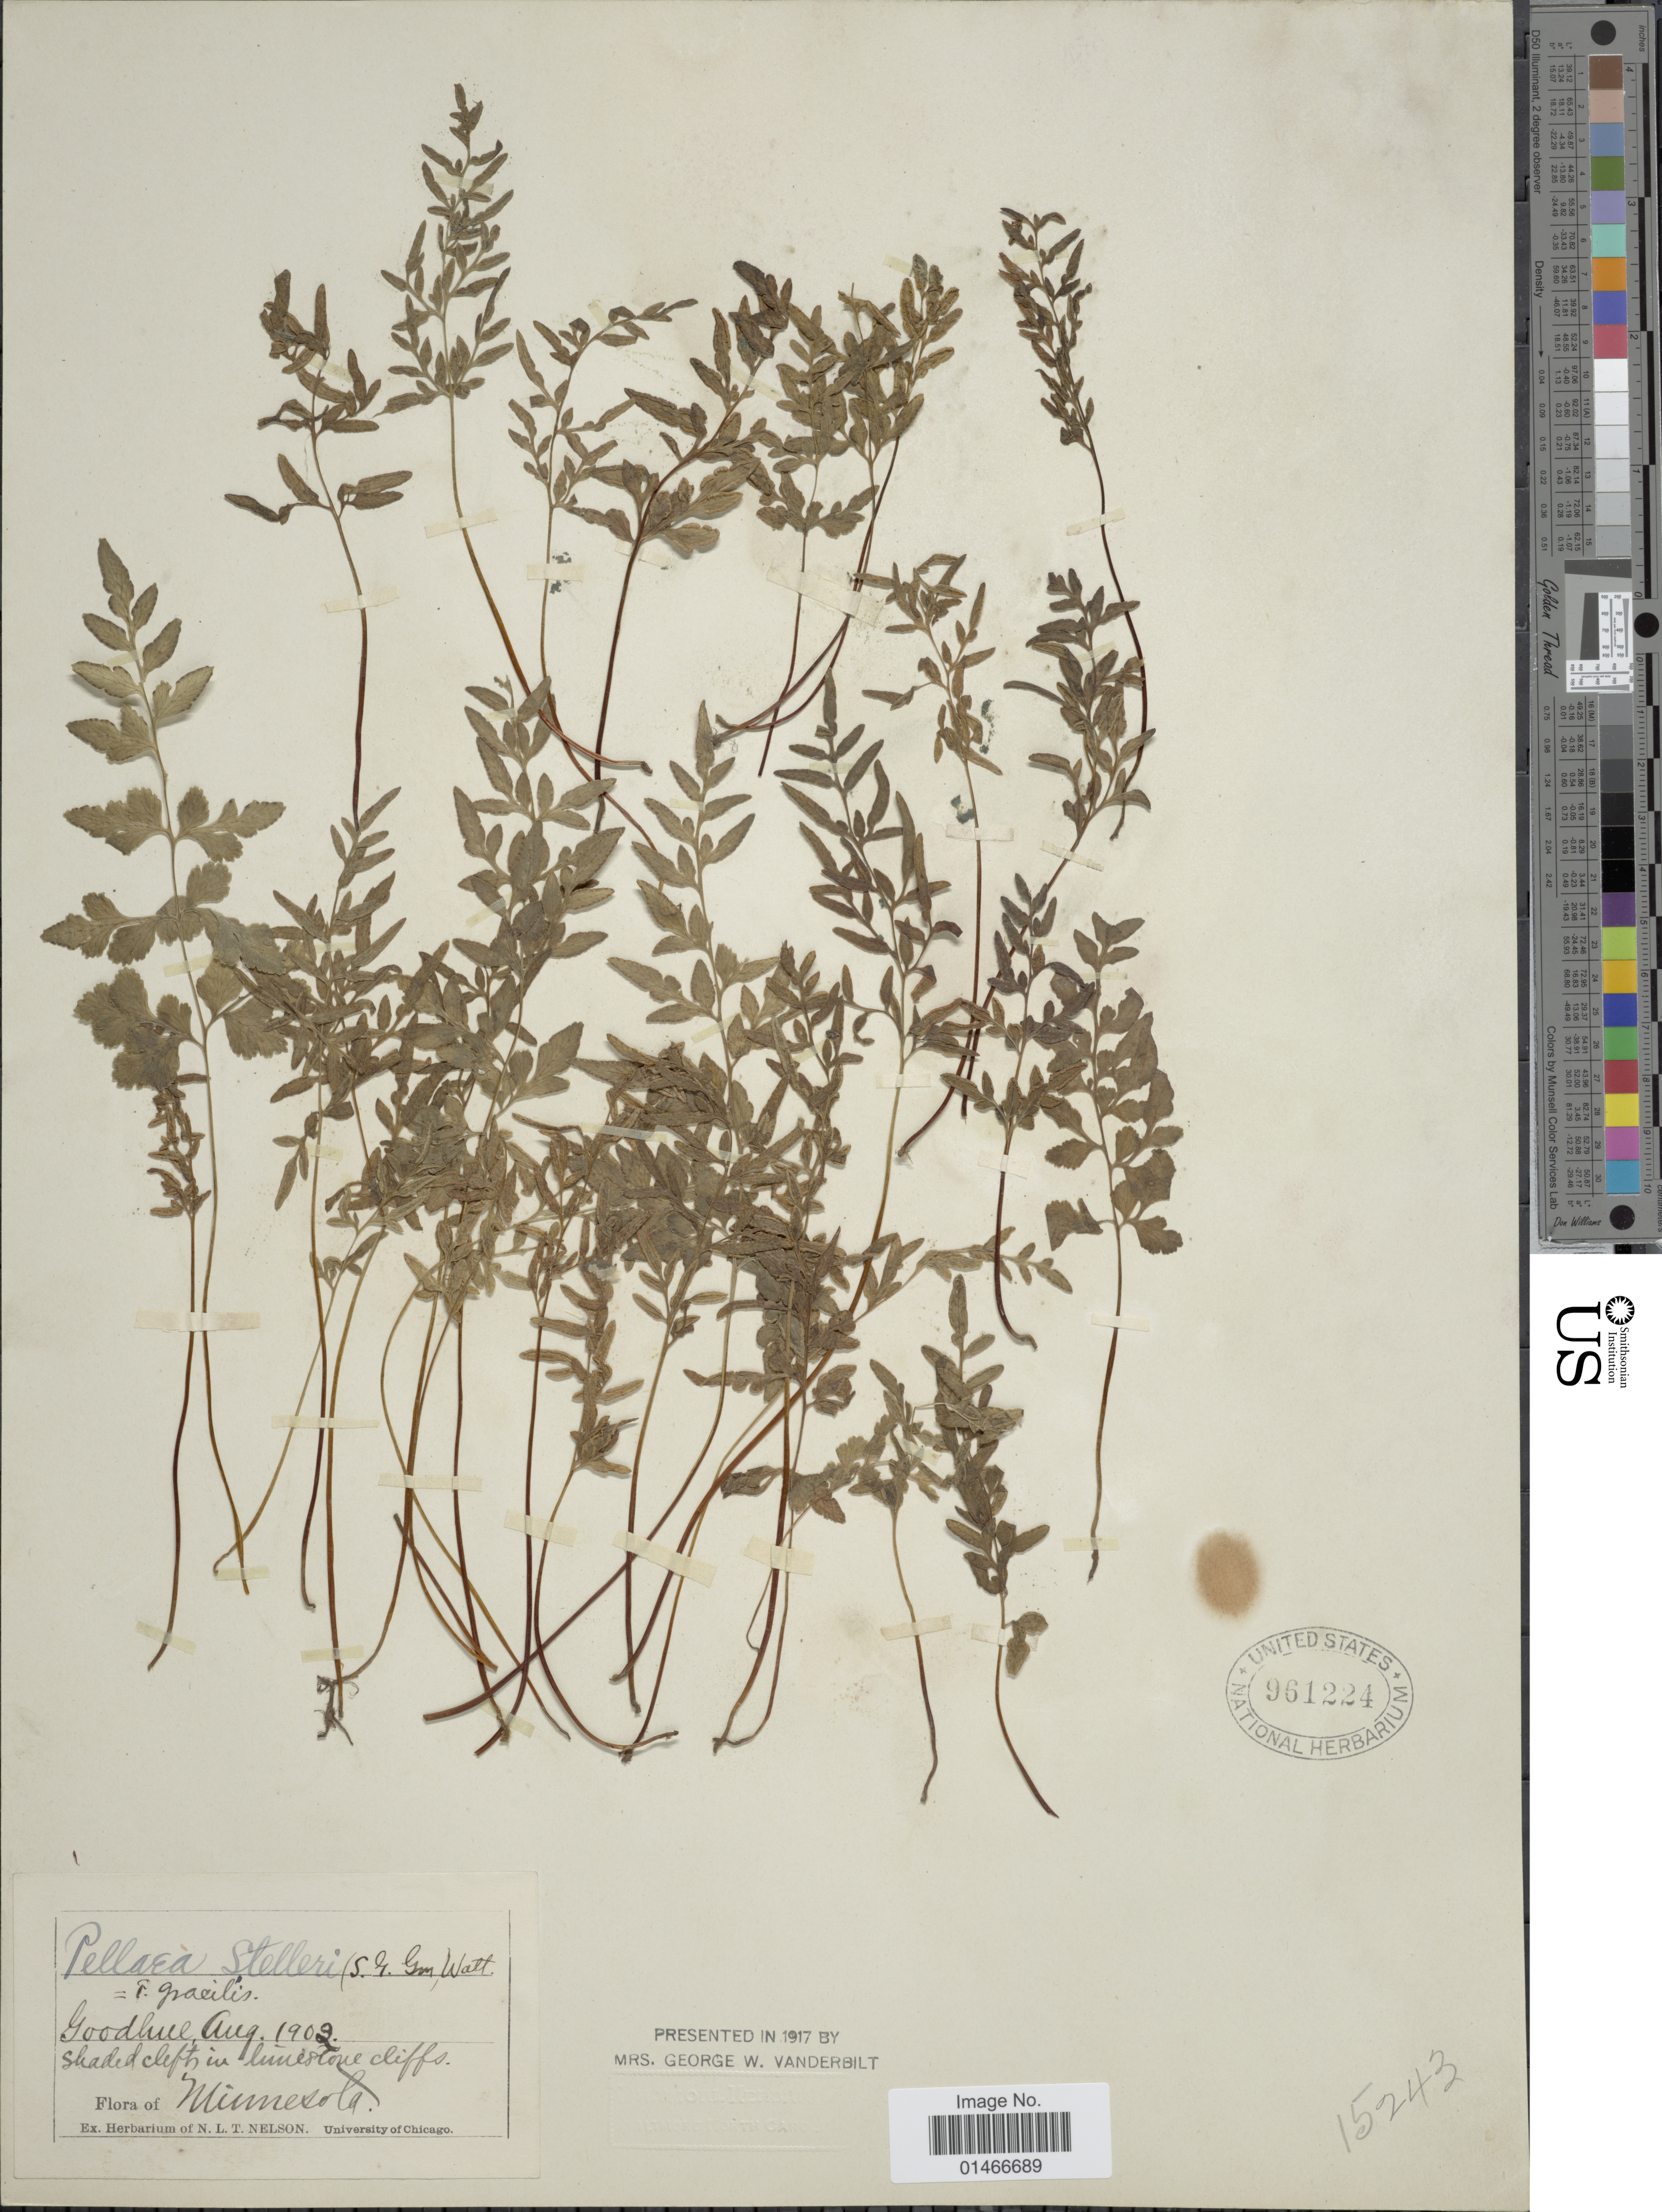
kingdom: Plantae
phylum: Tracheophyta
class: Polypodiopsida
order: Polypodiales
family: Pteridaceae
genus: Cryptogramma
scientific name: Cryptogramma stelleri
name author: (S.G. Gmel.) Prantl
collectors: ex herb. N. L. T. Nelson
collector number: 15243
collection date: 1902-08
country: United States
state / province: Minnesota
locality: Goodhill.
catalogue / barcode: US 961224